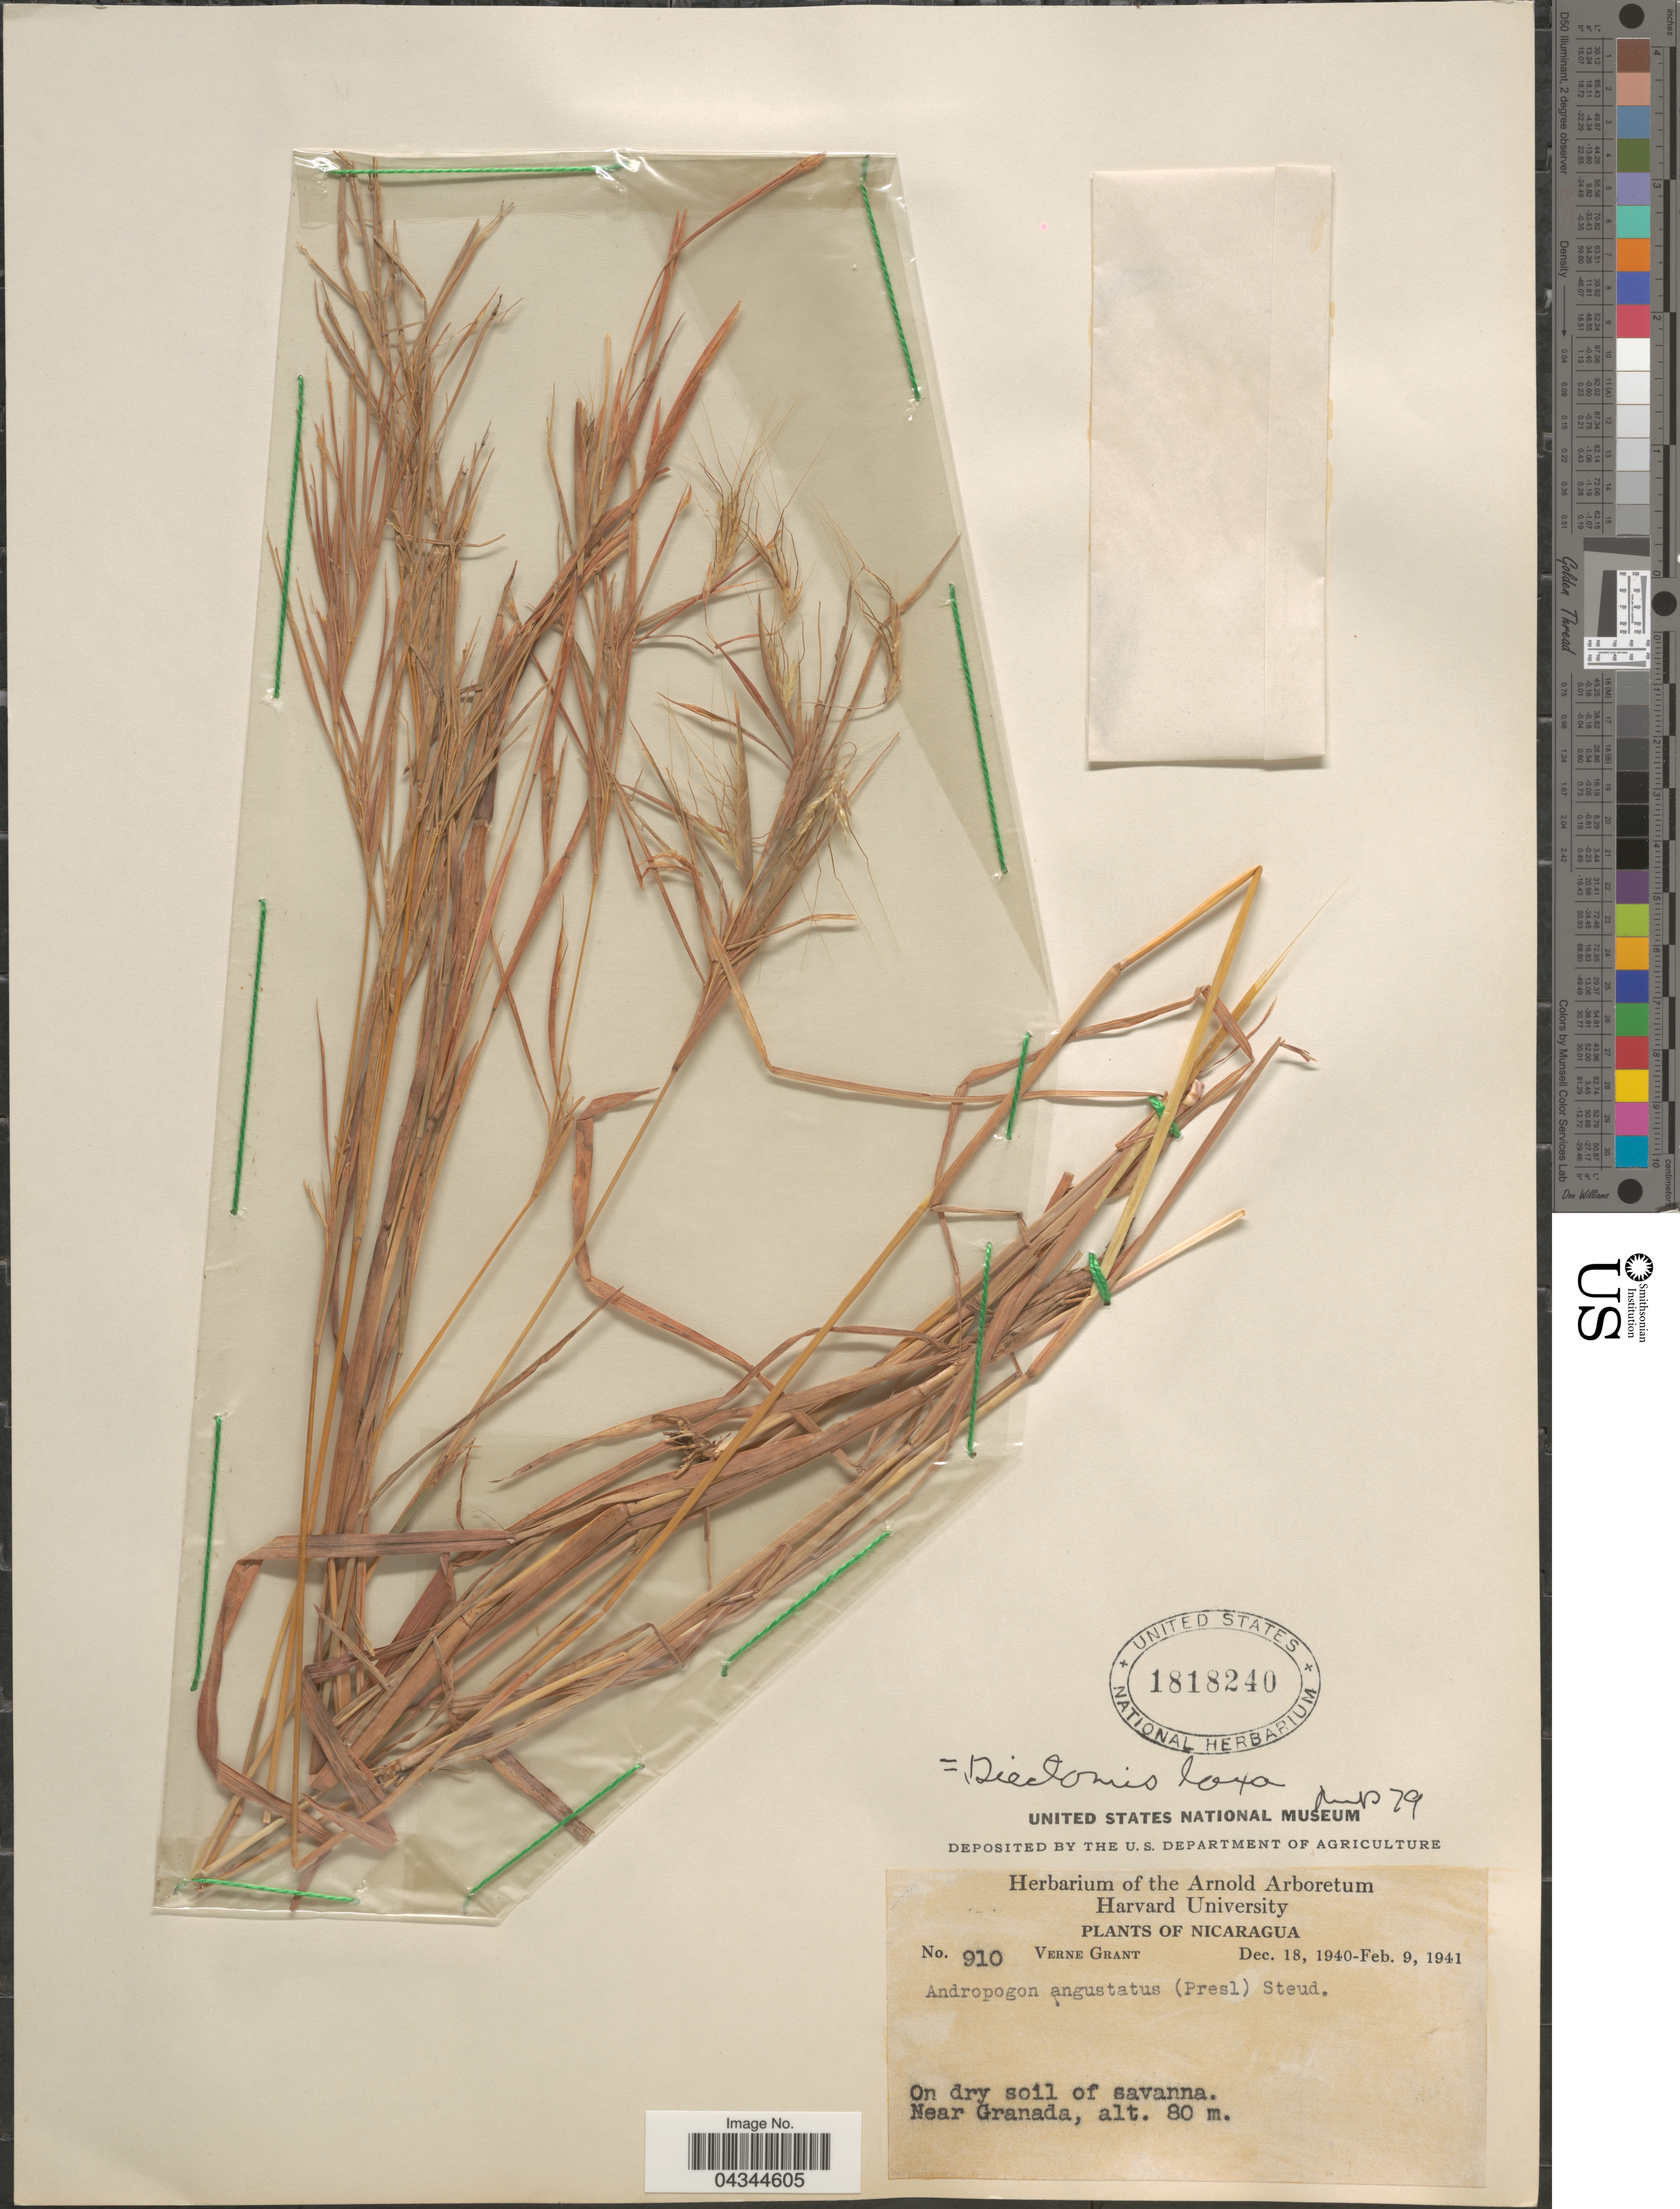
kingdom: Plantae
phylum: Tracheophyta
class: Liliopsida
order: Poales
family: Poaceae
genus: Andropogon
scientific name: Andropogon angustatus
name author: (J. Presl) Steud.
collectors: V. Grant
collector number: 910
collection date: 1940-12-18/1941-02-09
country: Nicaragua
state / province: Granada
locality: Near Granada.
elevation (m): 80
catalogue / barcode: US 1818240